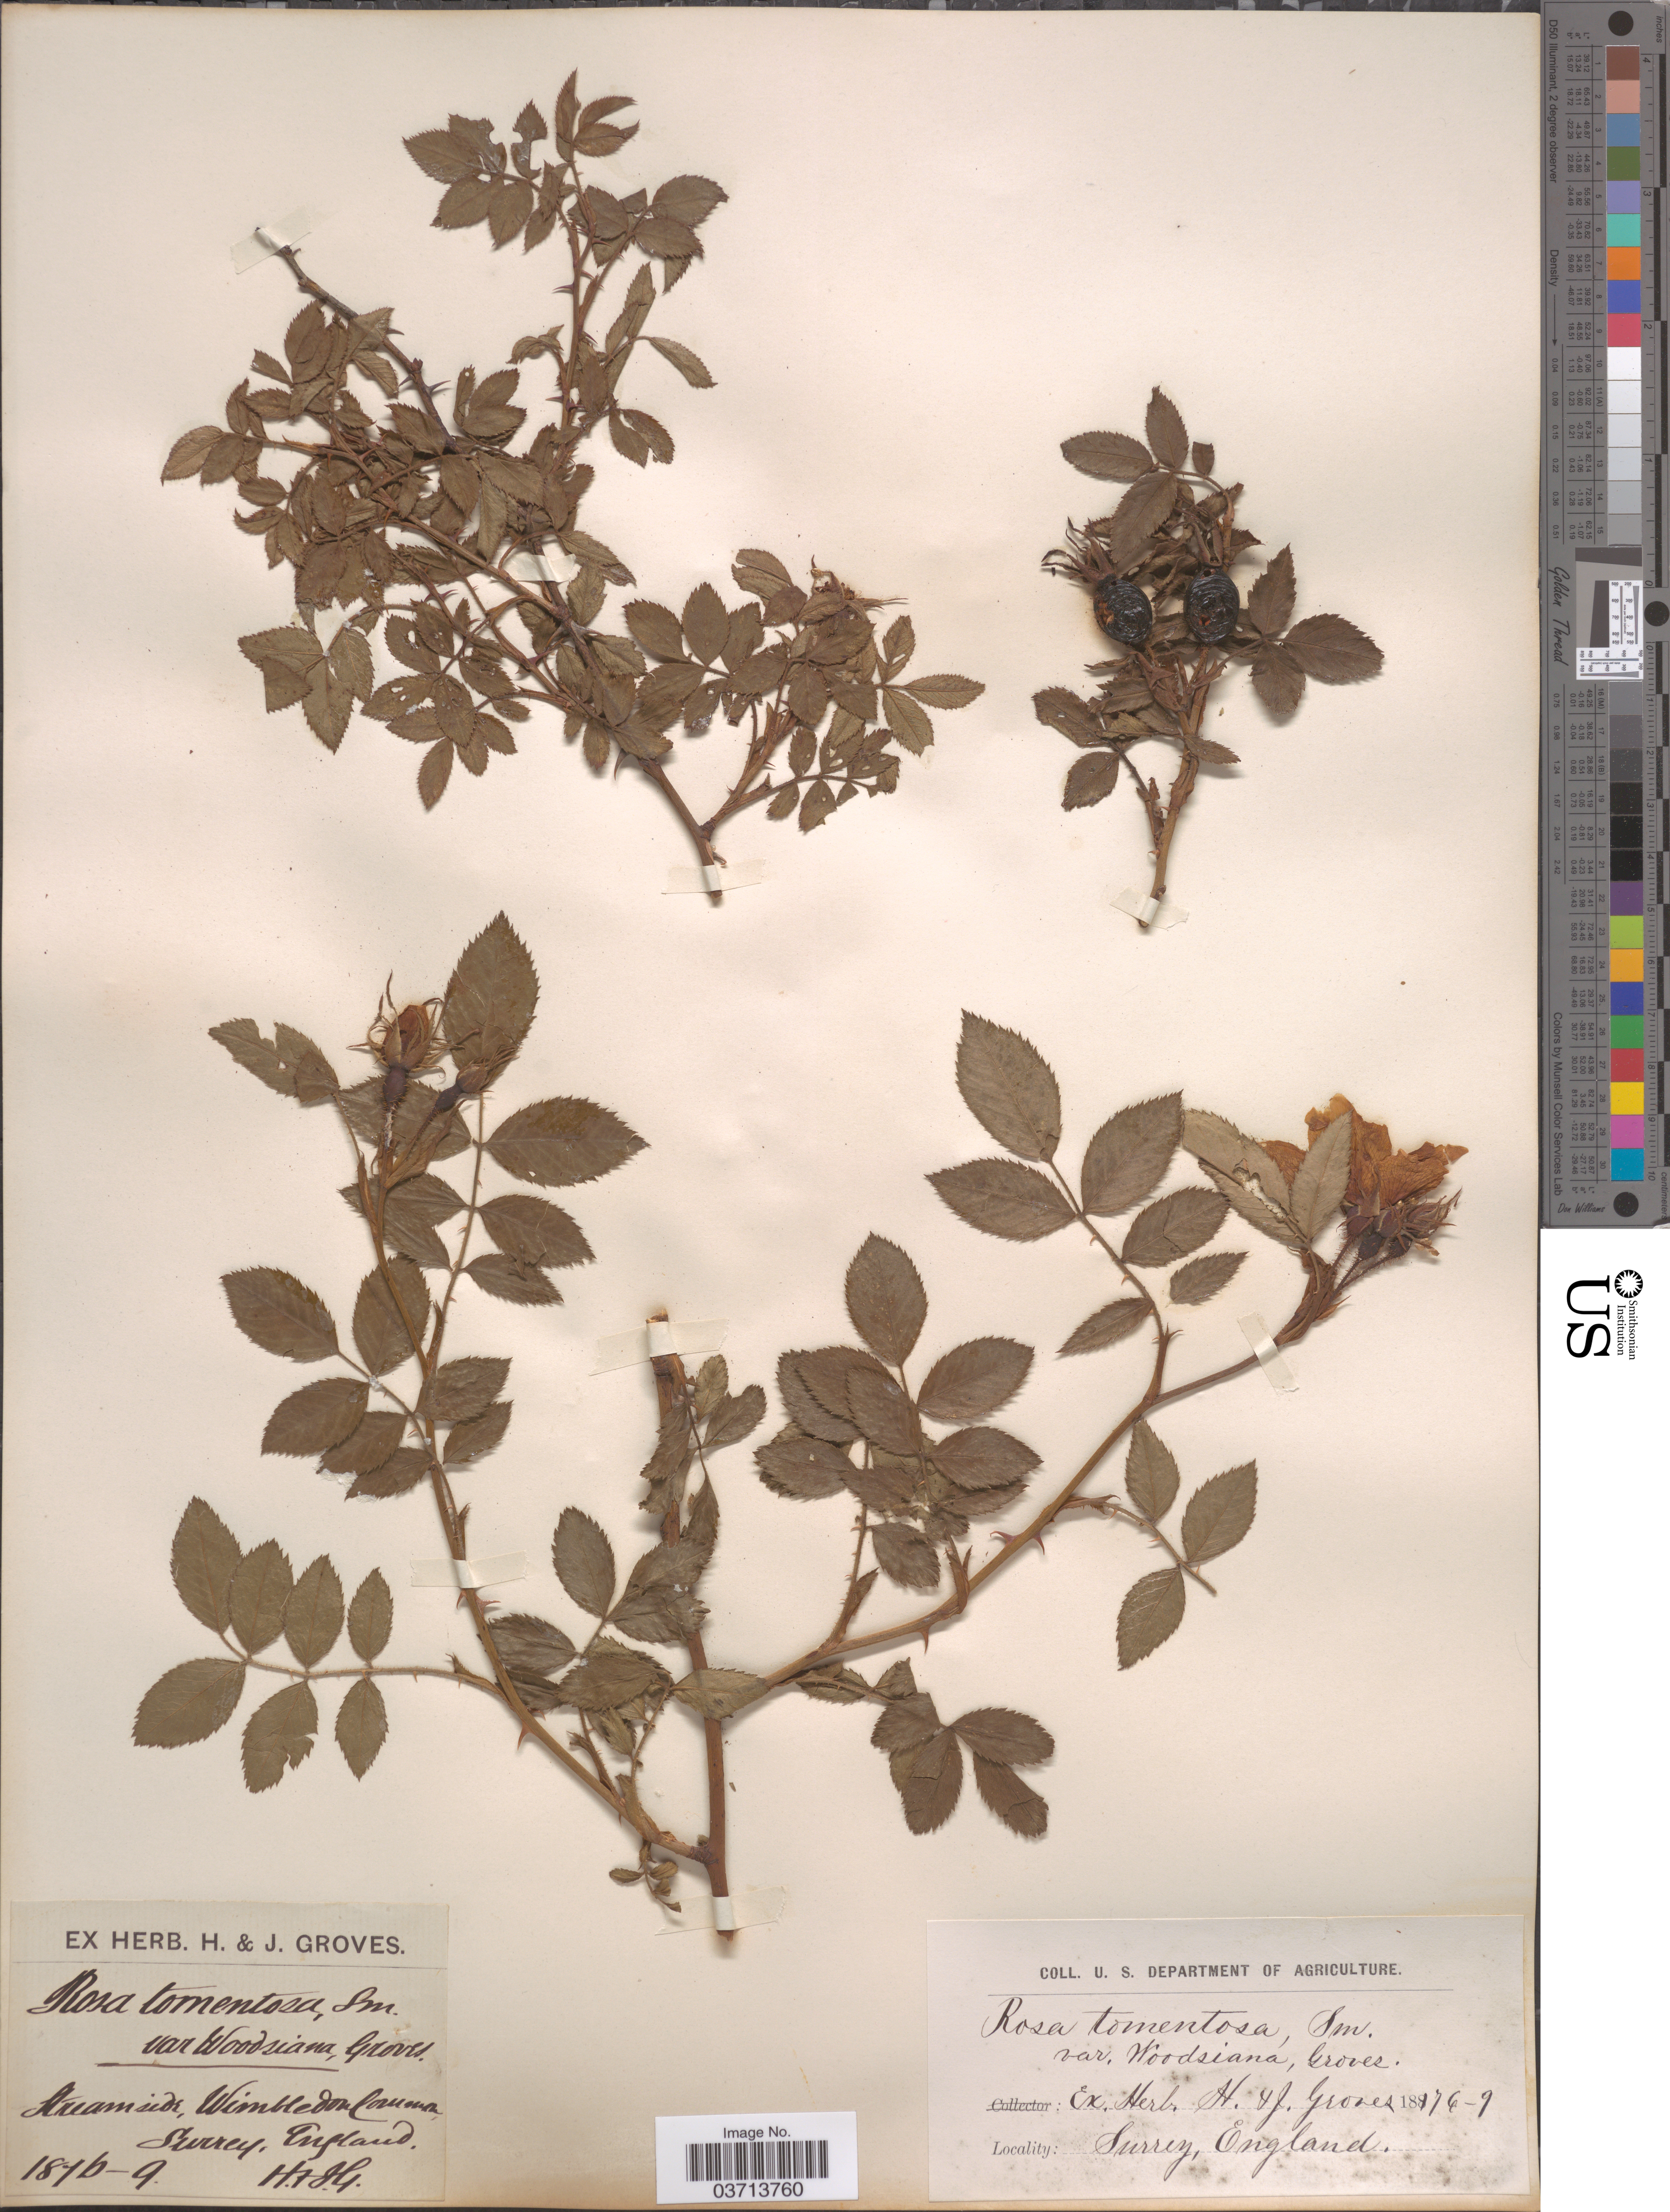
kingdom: Plantae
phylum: Tracheophyta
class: Magnoliopsida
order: Rosales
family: Rosaceae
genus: Rosa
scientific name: Rosa tomentosa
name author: Sm.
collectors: H. Groves & J. Groves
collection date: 1876-09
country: United Kingdom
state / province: England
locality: Streamside, Wimbledon Common, Surrey.